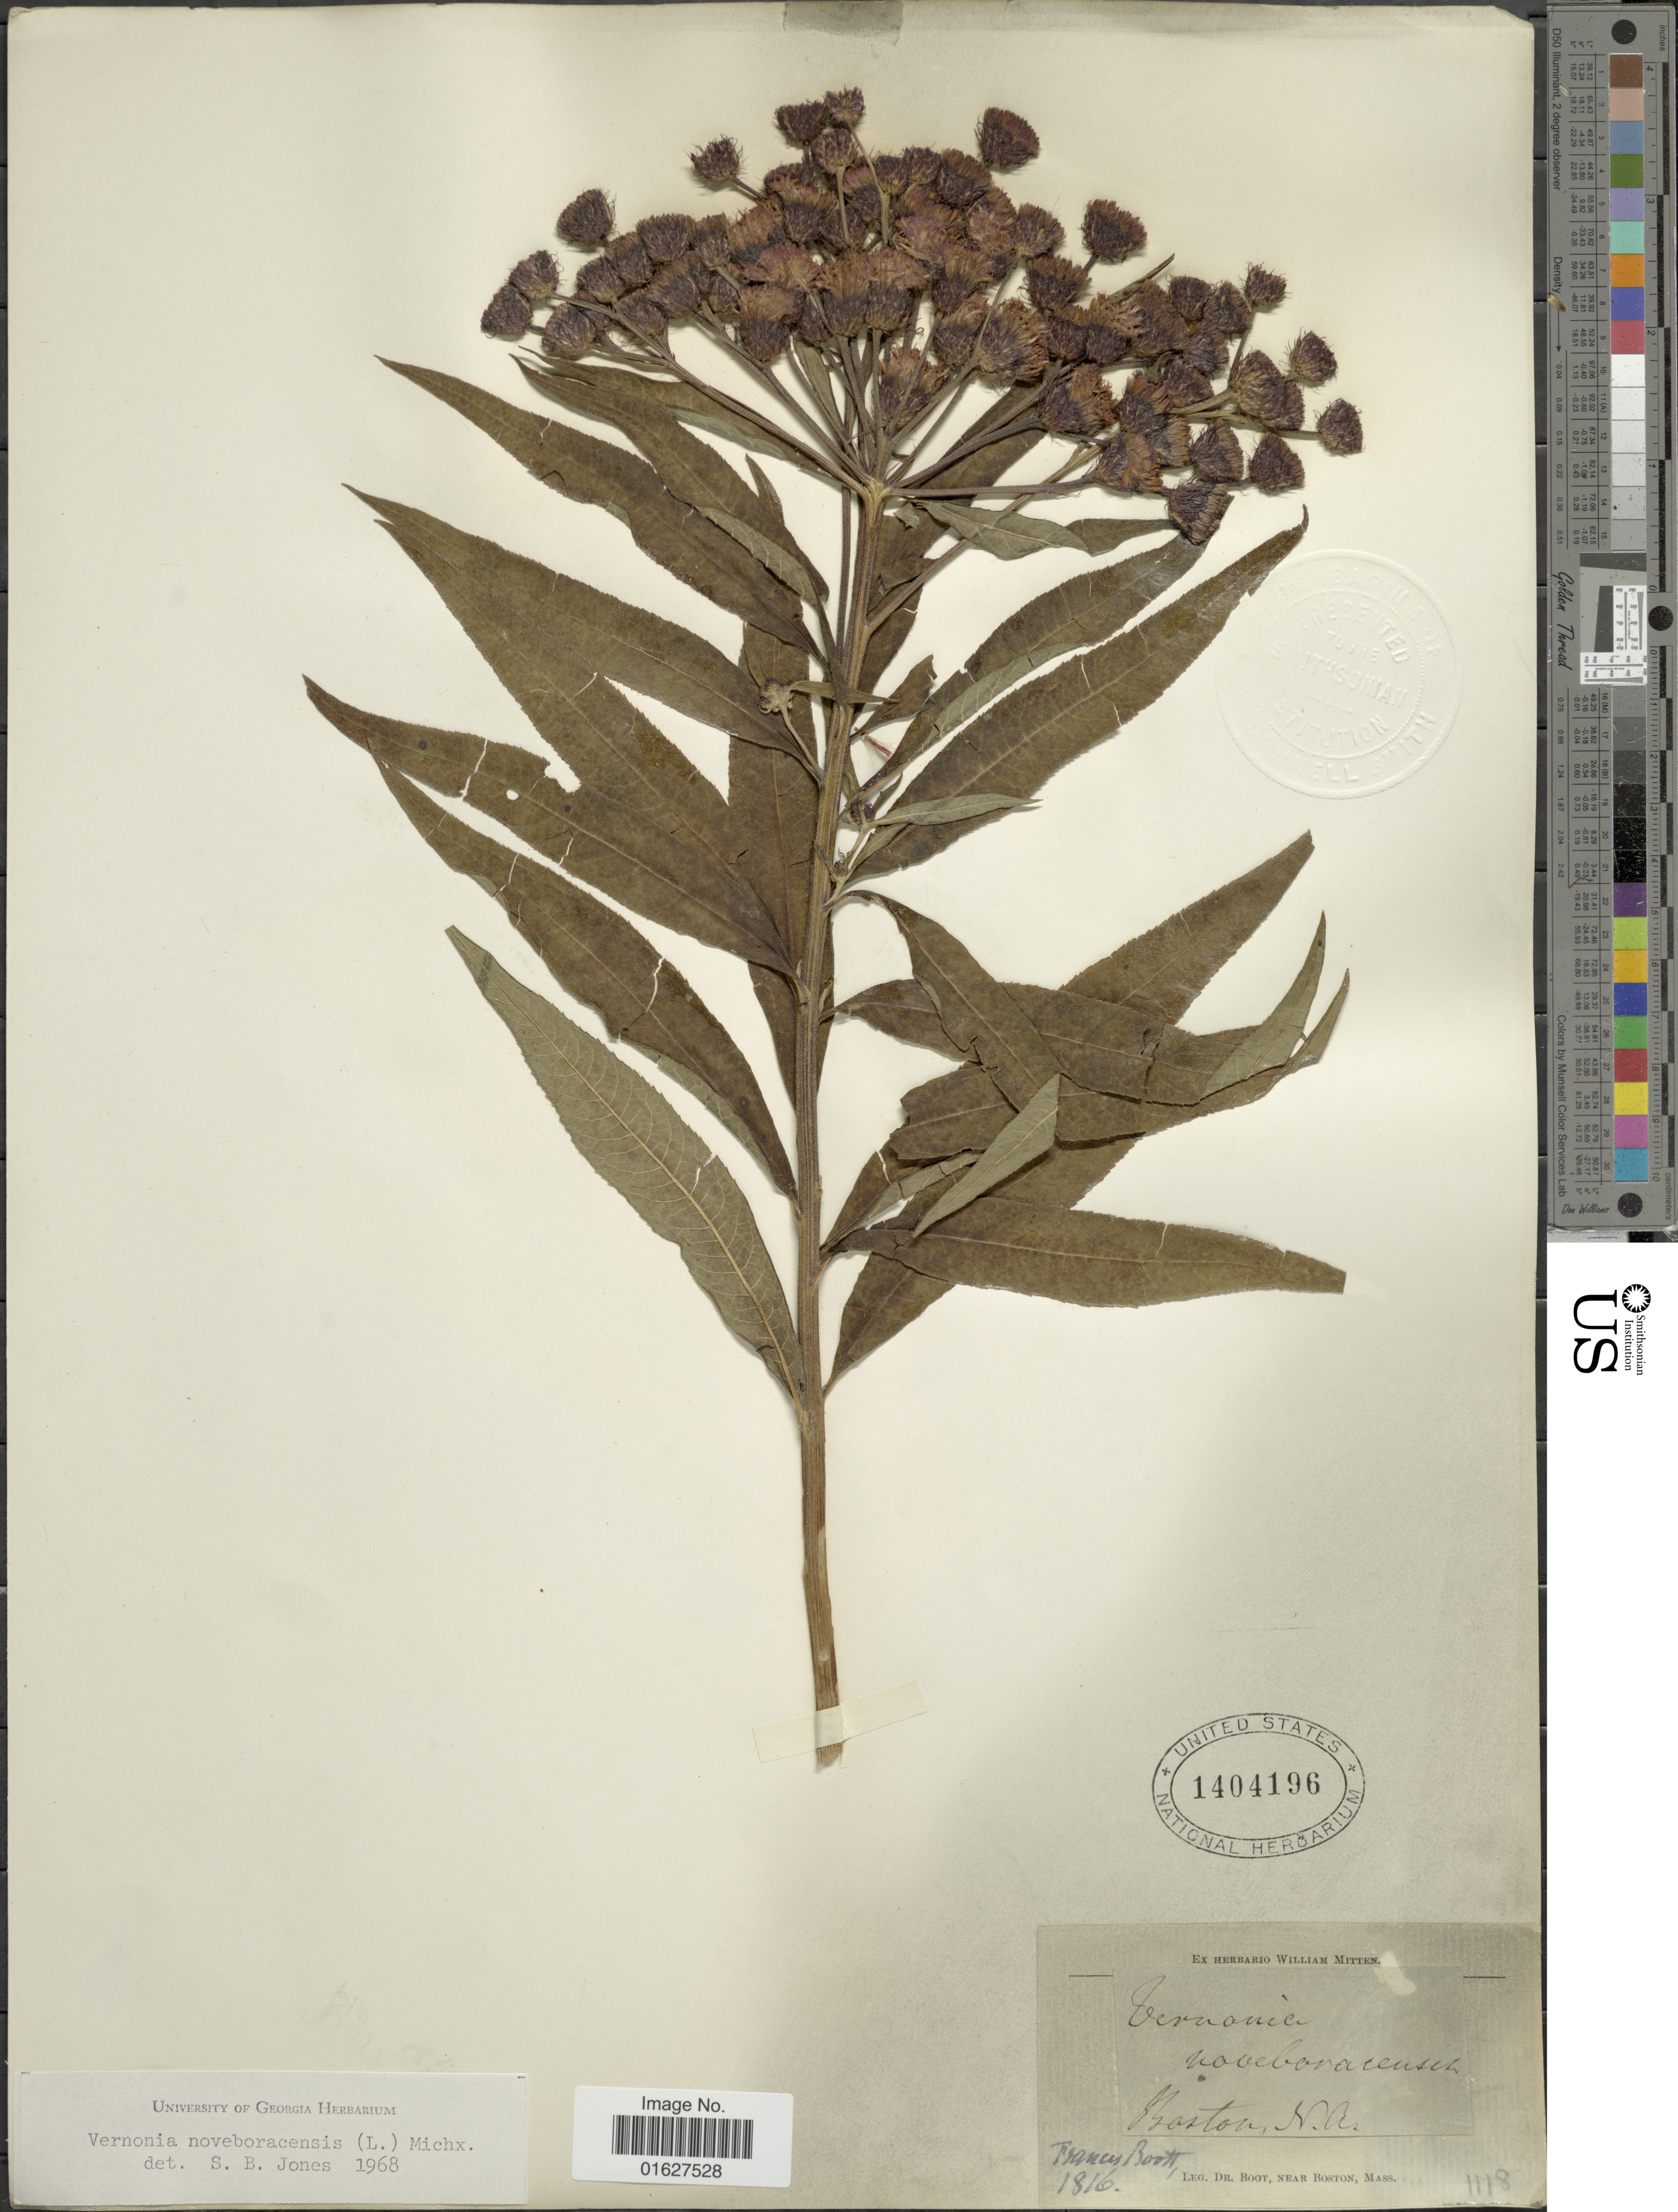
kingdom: Plantae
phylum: Tracheophyta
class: Magnoliopsida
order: Asterales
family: Asteraceae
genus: Vernonia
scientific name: Vernonia noveboracensis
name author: (L.) Michx.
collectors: Boot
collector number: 1118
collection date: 1816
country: United States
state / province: Massachusetts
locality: Boston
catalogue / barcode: US 1404196